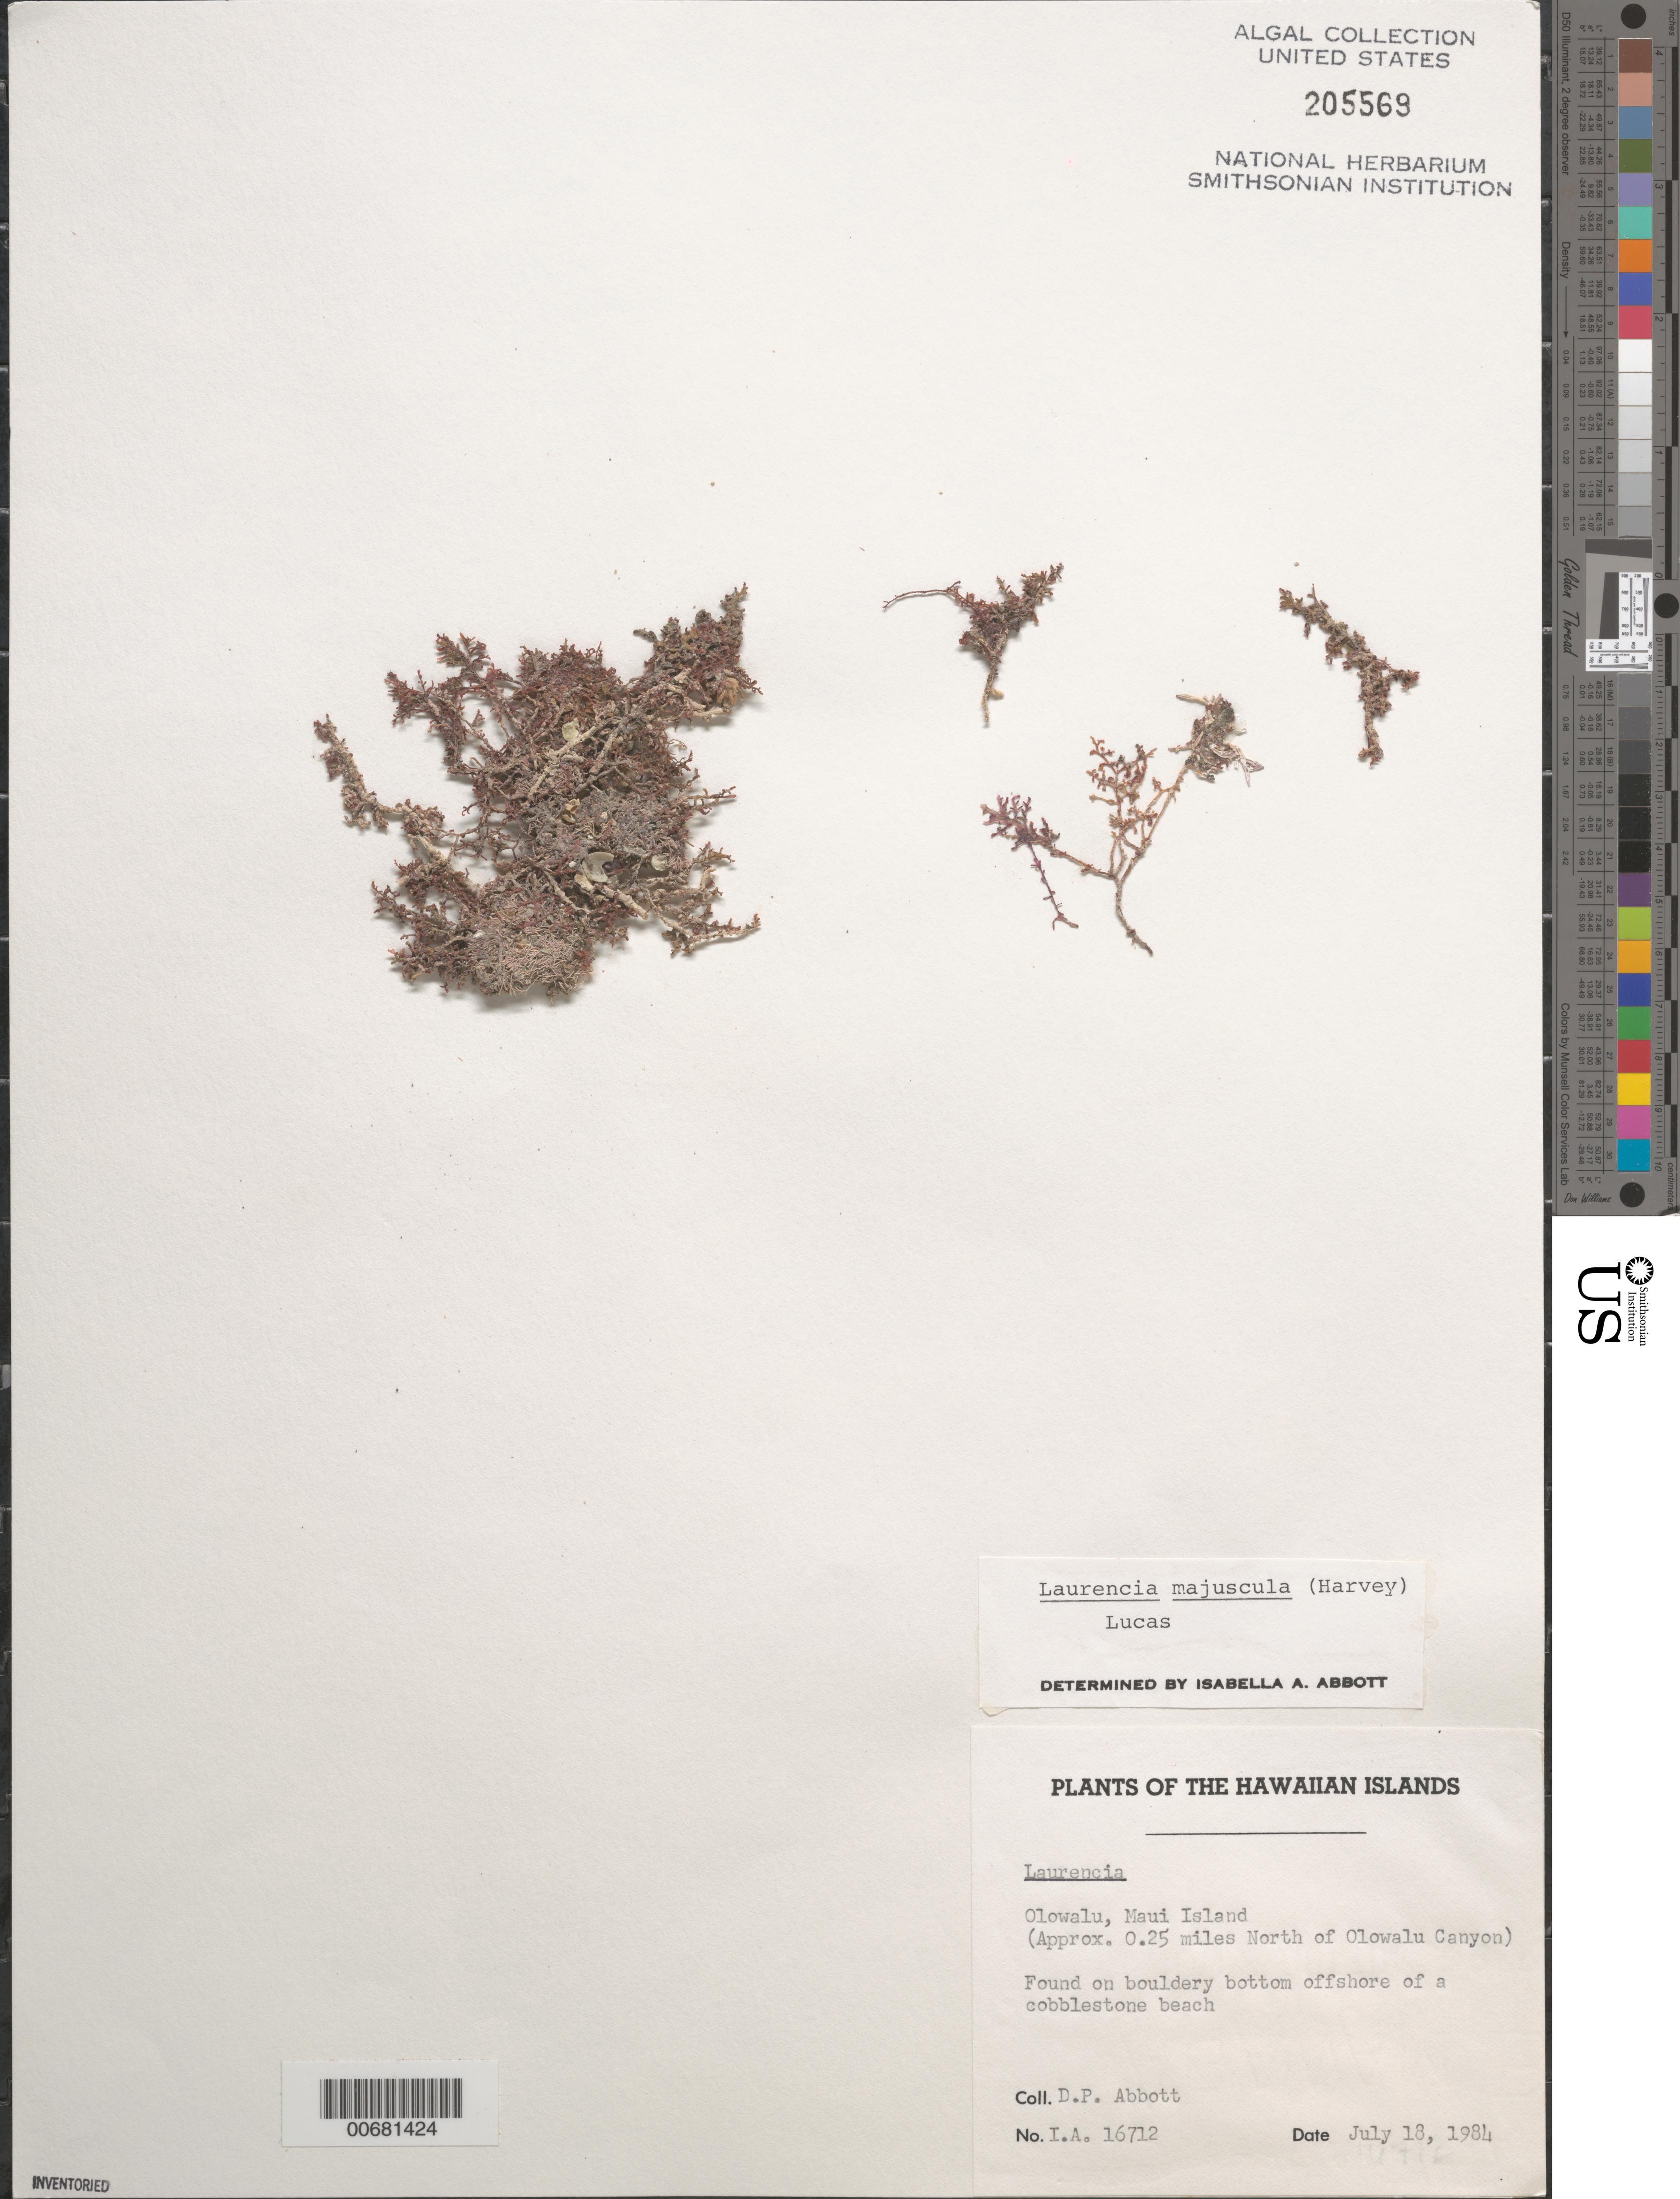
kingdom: Plantae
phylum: Rhodophyta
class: Florideophyceae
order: Ceramiales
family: Rhodomelaceae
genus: Laurencia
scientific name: Laurencia dendroidea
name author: J. Agardh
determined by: Algae name updating Project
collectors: D. P. Abbott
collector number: IAA 16712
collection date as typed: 18 Jul 1984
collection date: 1984-07-18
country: United States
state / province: Hawaii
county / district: Maui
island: Maui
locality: Olowalu, ca. 0.25 mile north of Olowalu Canyon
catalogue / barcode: US 205569